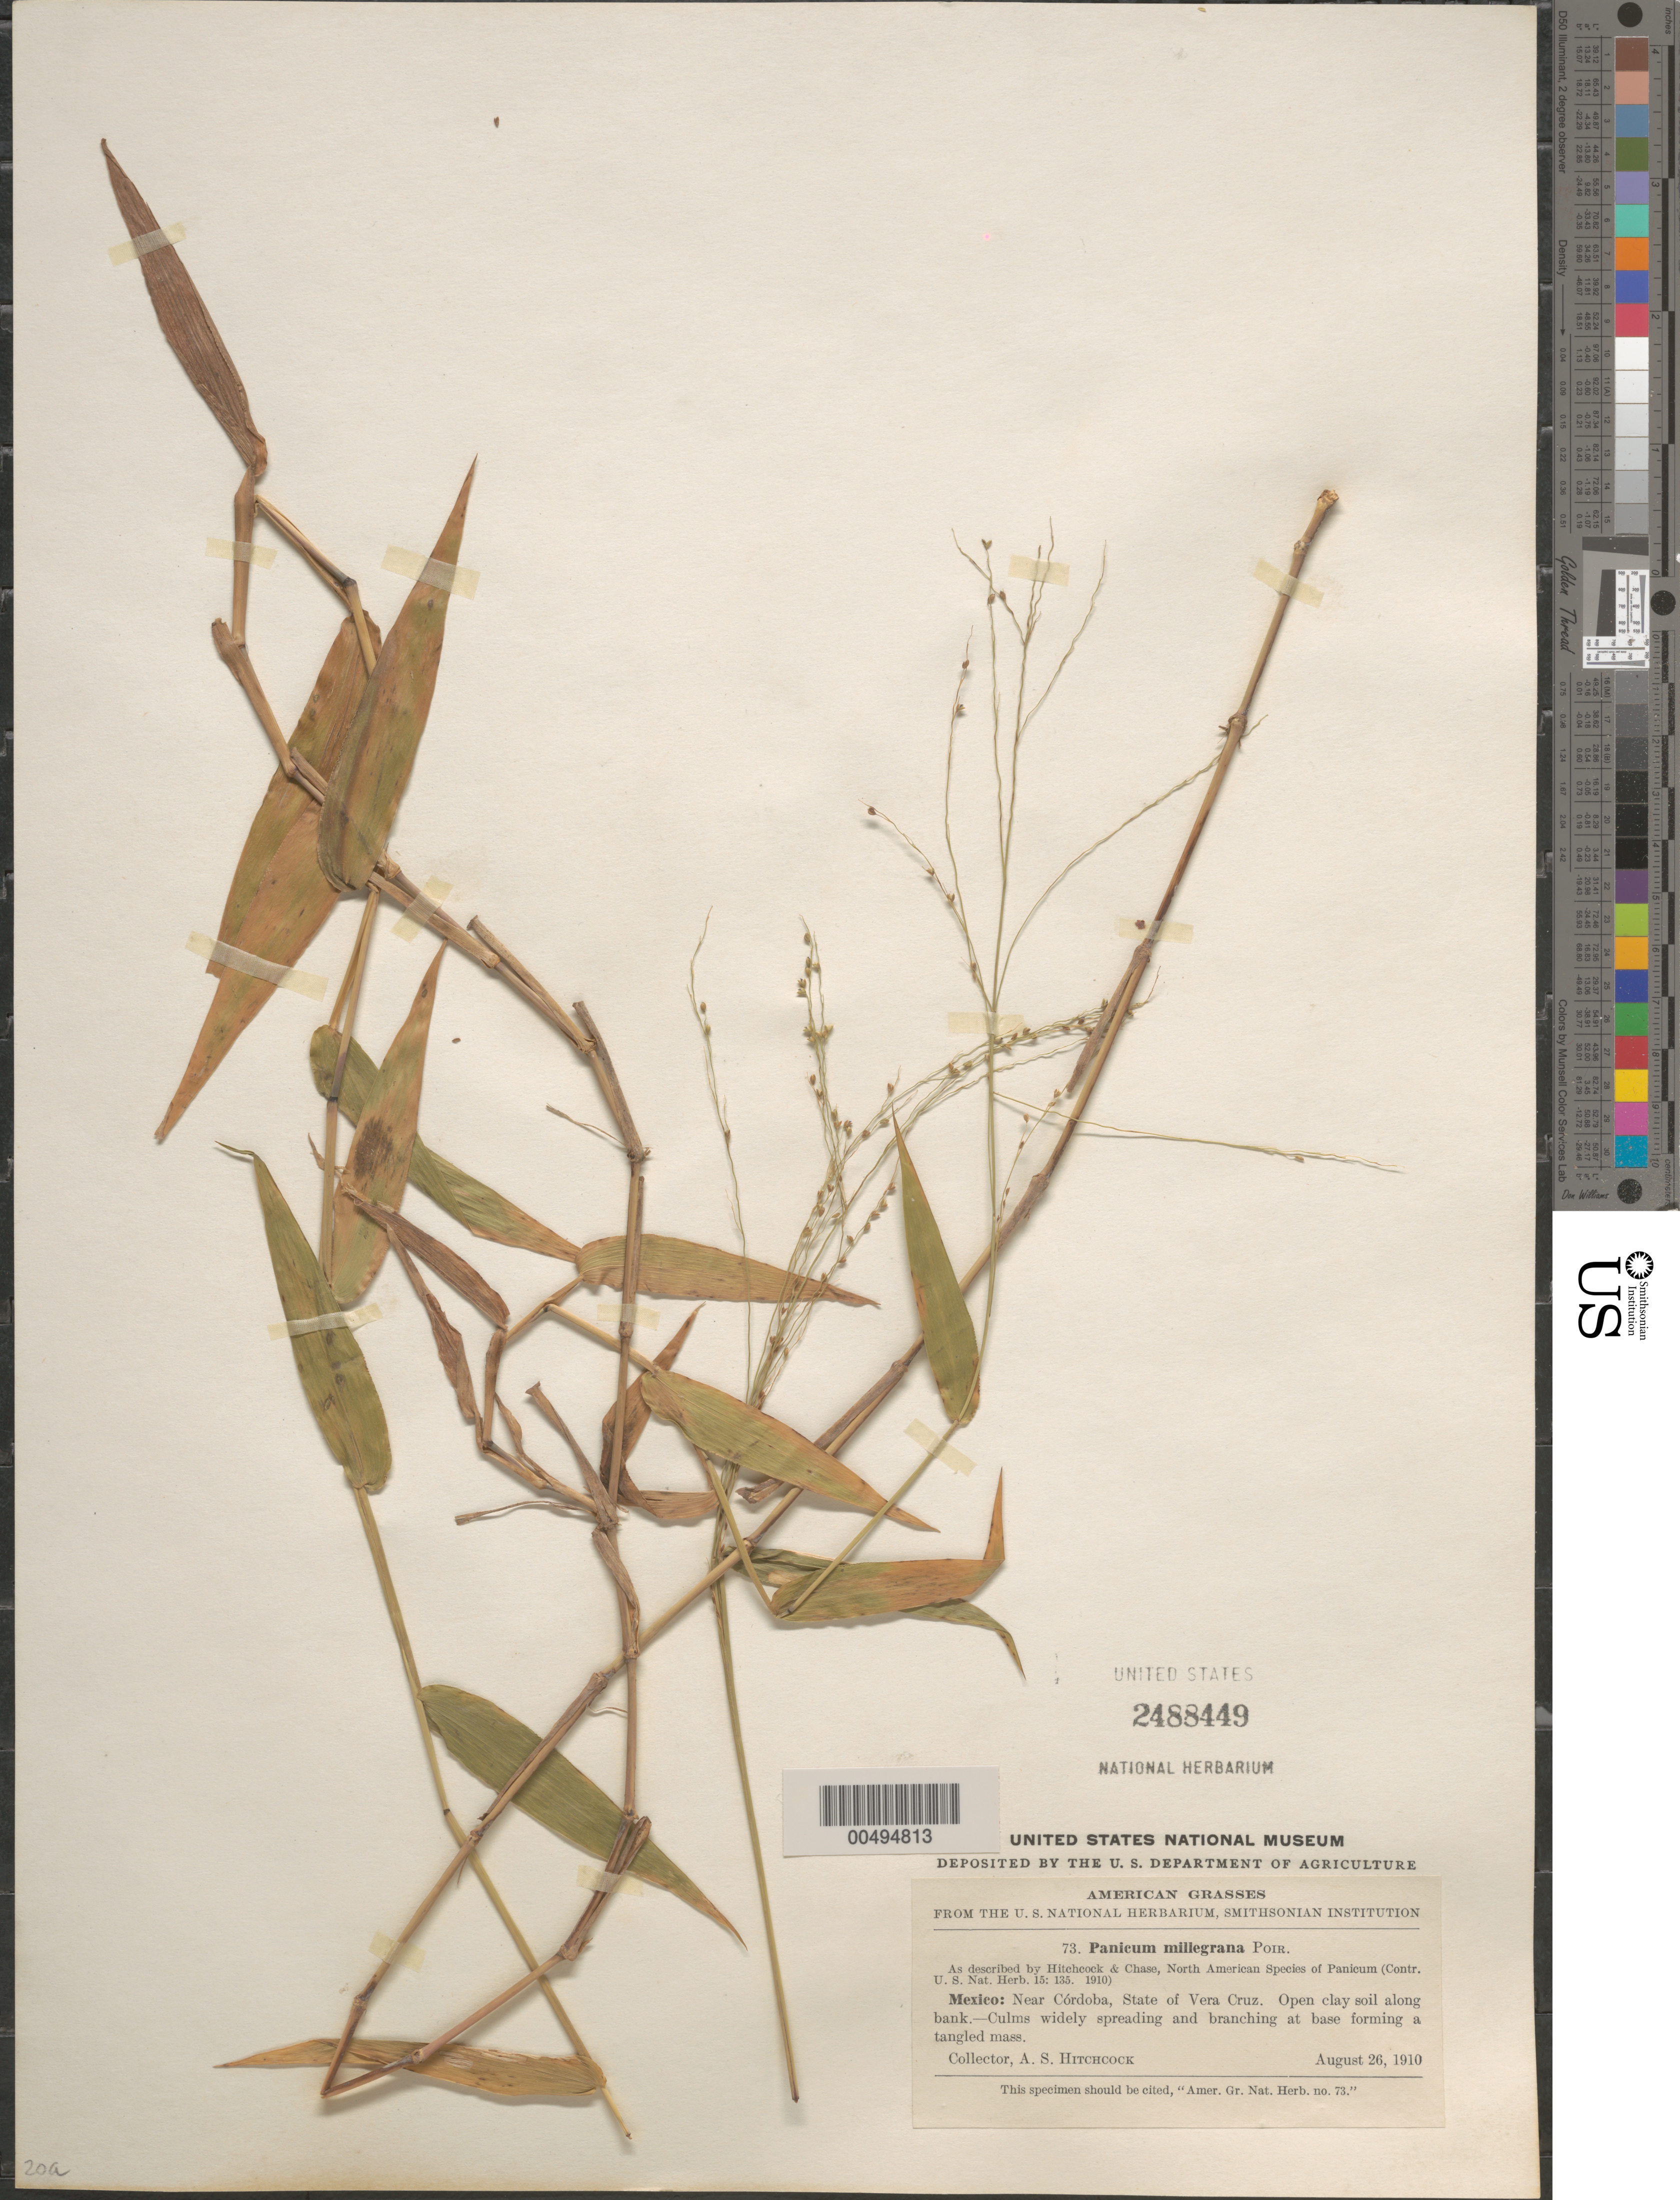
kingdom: Plantae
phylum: Tracheophyta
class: Liliopsida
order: Poales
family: Poaceae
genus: Panicum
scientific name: Panicum capillare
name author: L.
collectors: A. S. Hitchcock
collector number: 73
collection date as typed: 26 Aug 1910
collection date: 1910-08-26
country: Mexico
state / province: Veracruz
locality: Near C¢rdoba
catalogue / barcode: US 2488449